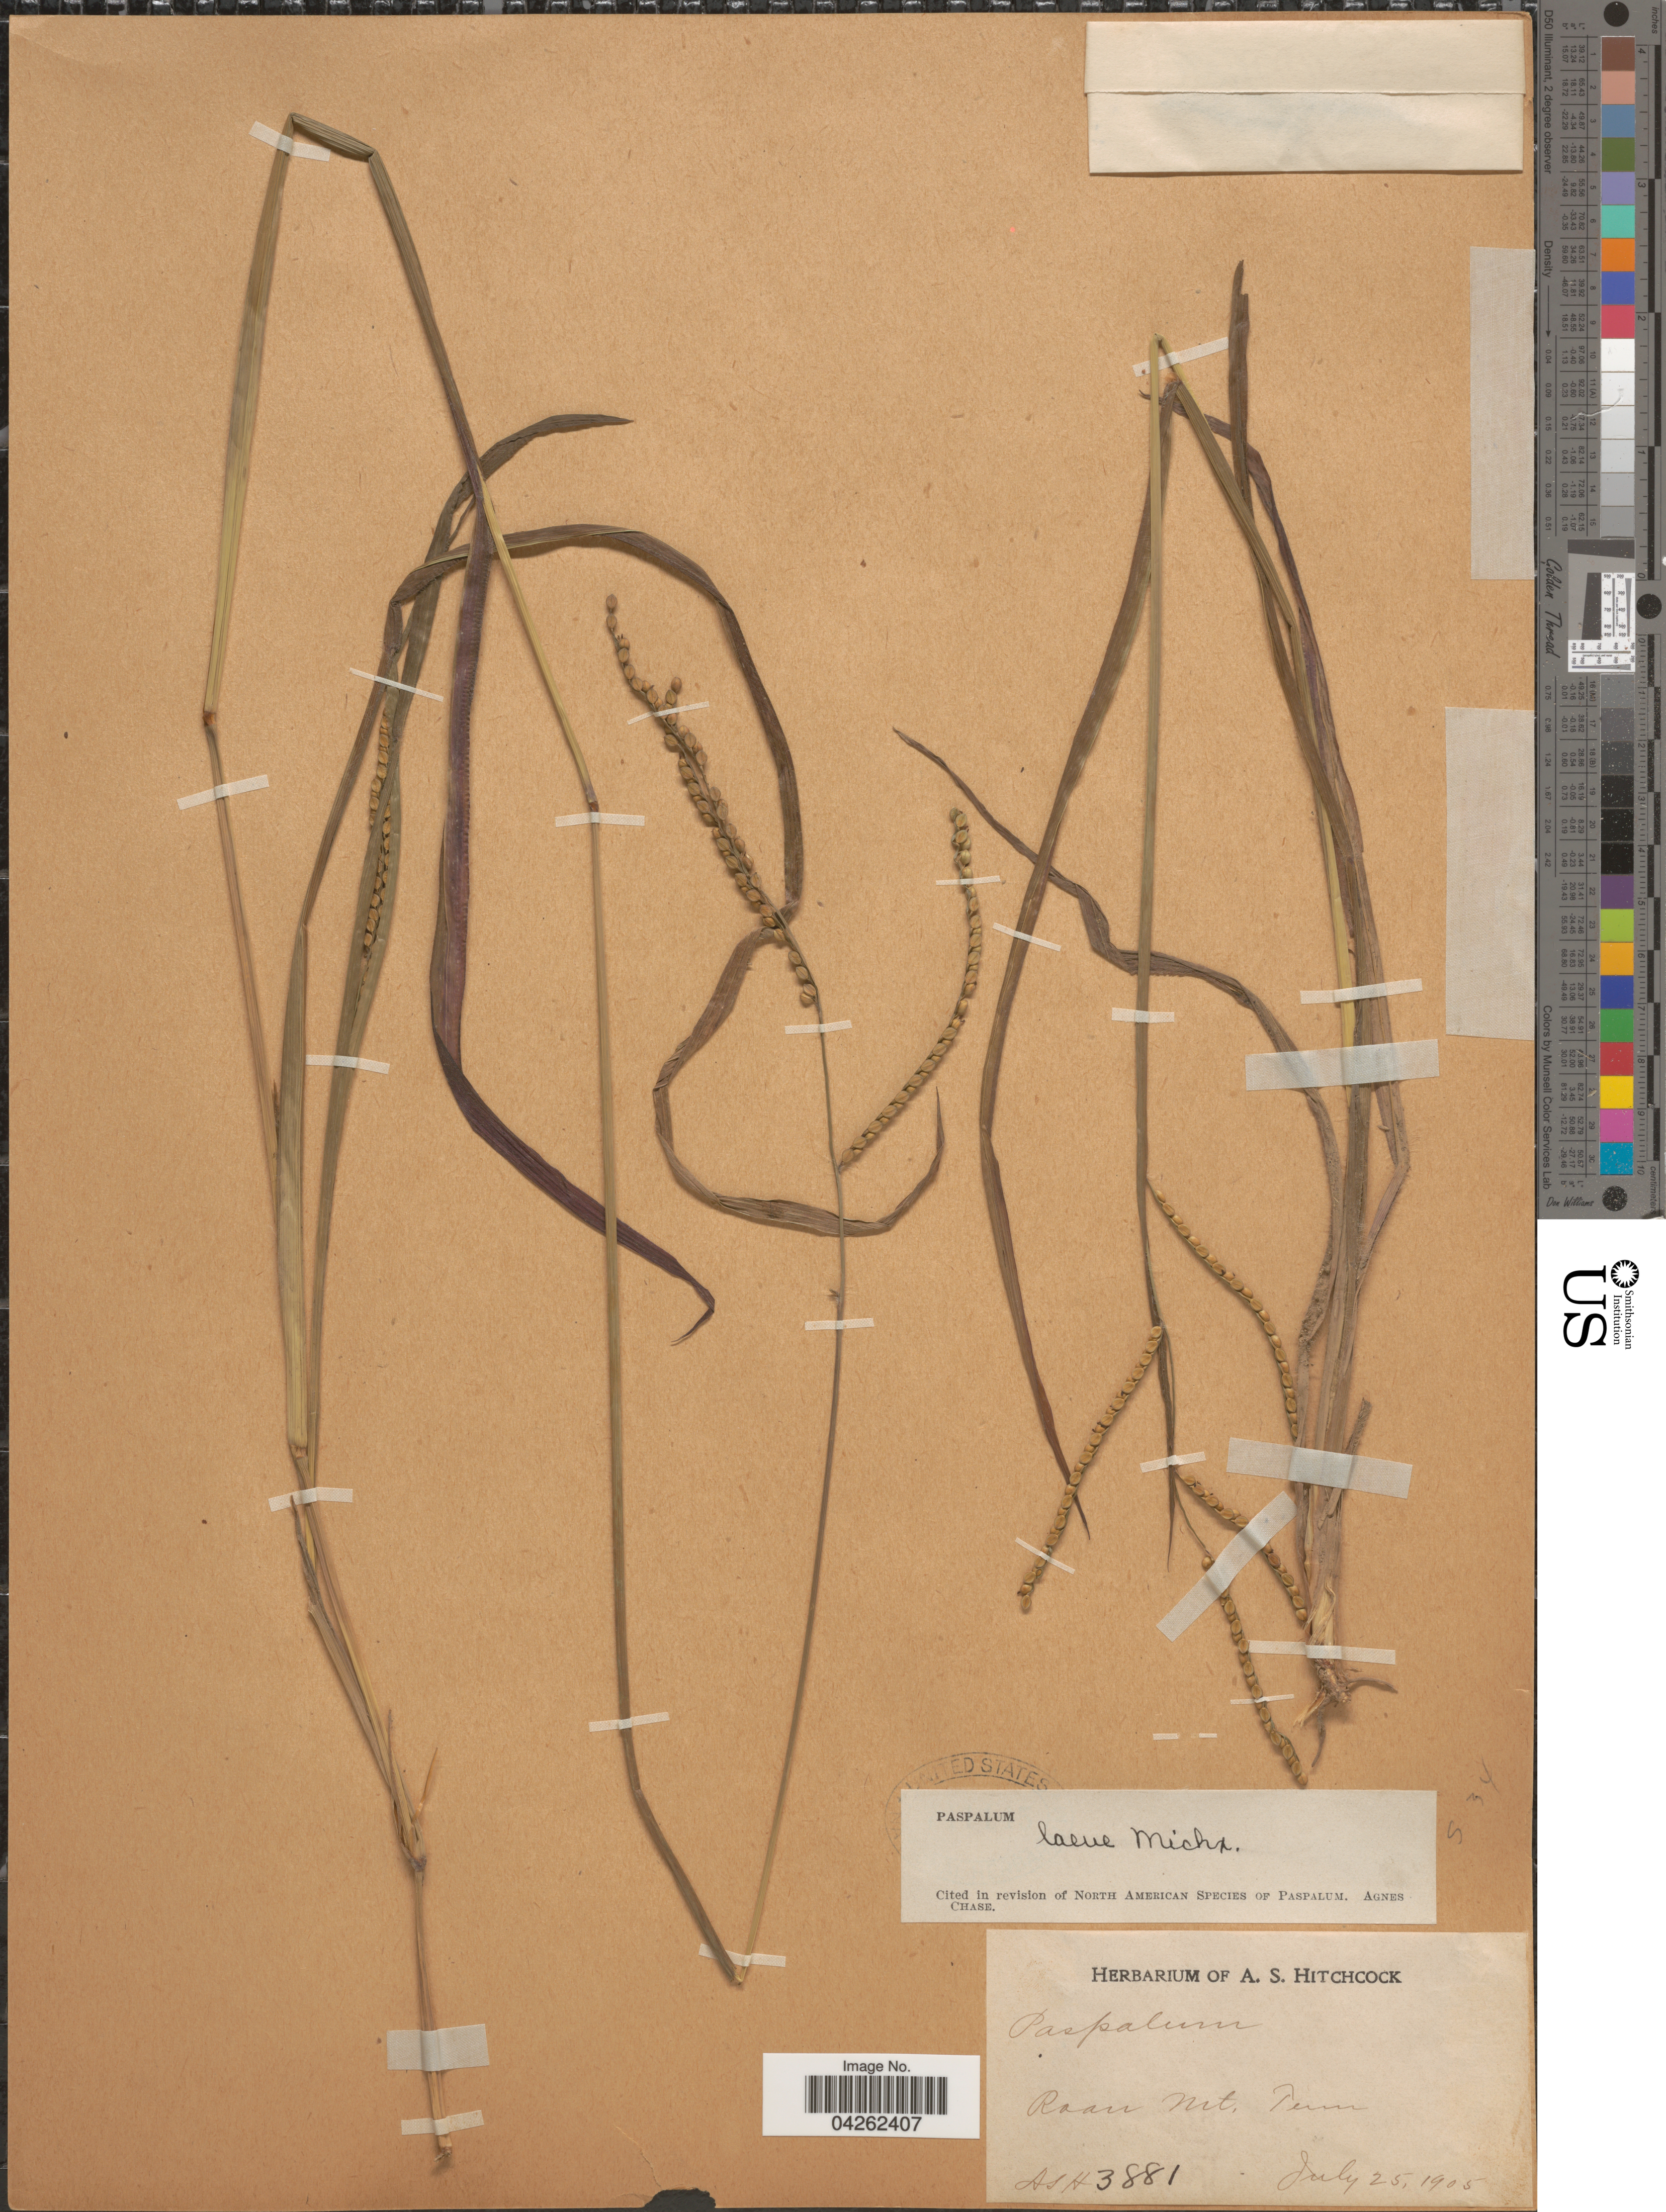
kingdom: Plantae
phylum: Tracheophyta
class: Liliopsida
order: Poales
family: Poaceae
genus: Paspalum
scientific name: Paspalum laeve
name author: Michx.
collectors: A. S. Hitchcock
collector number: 3881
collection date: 1905-07-25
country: United States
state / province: Tennessee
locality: Raan Mt.